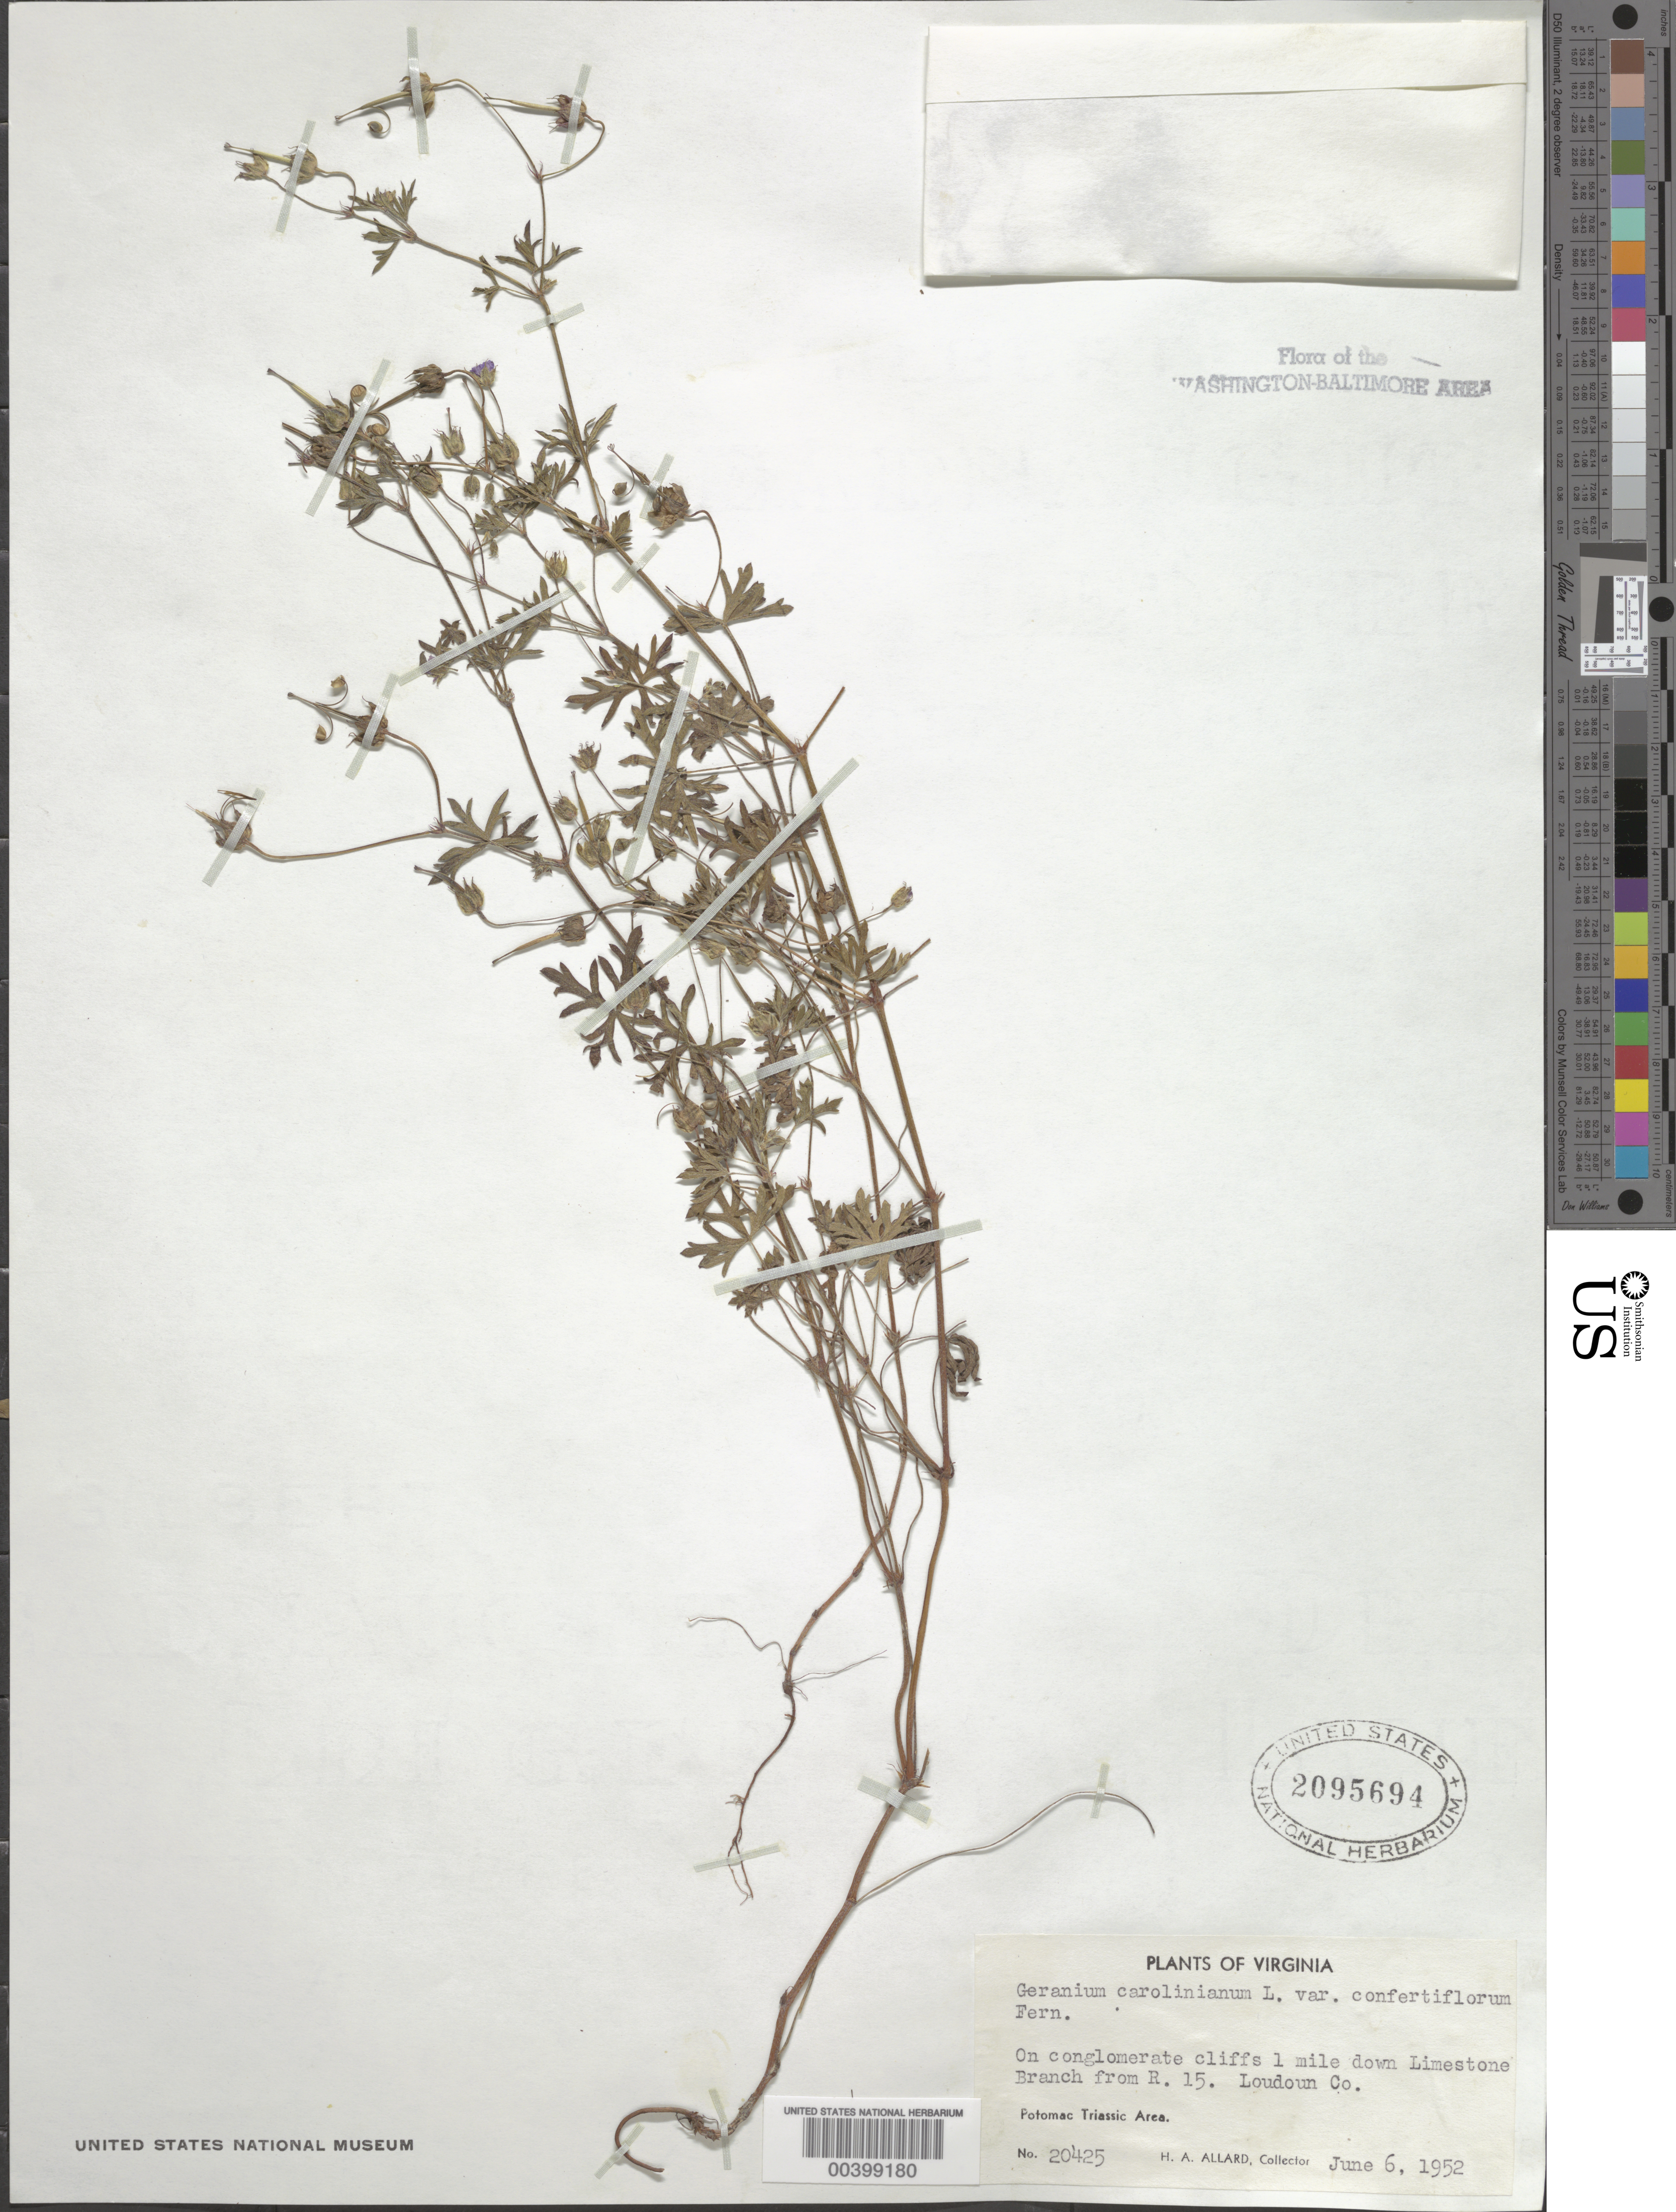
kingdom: Plantae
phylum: Tracheophyta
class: Magnoliopsida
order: Geraniales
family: Geraniaceae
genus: Geranium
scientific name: Geranium carolinianum var. confertiflorum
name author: Fernald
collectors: H. A. Allard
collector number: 20425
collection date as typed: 06 Jun 1952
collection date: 1952-06-06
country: United States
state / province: Virginia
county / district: Loudoun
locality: Downstream from Route 15 on Limestone Branch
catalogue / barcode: US 2095694